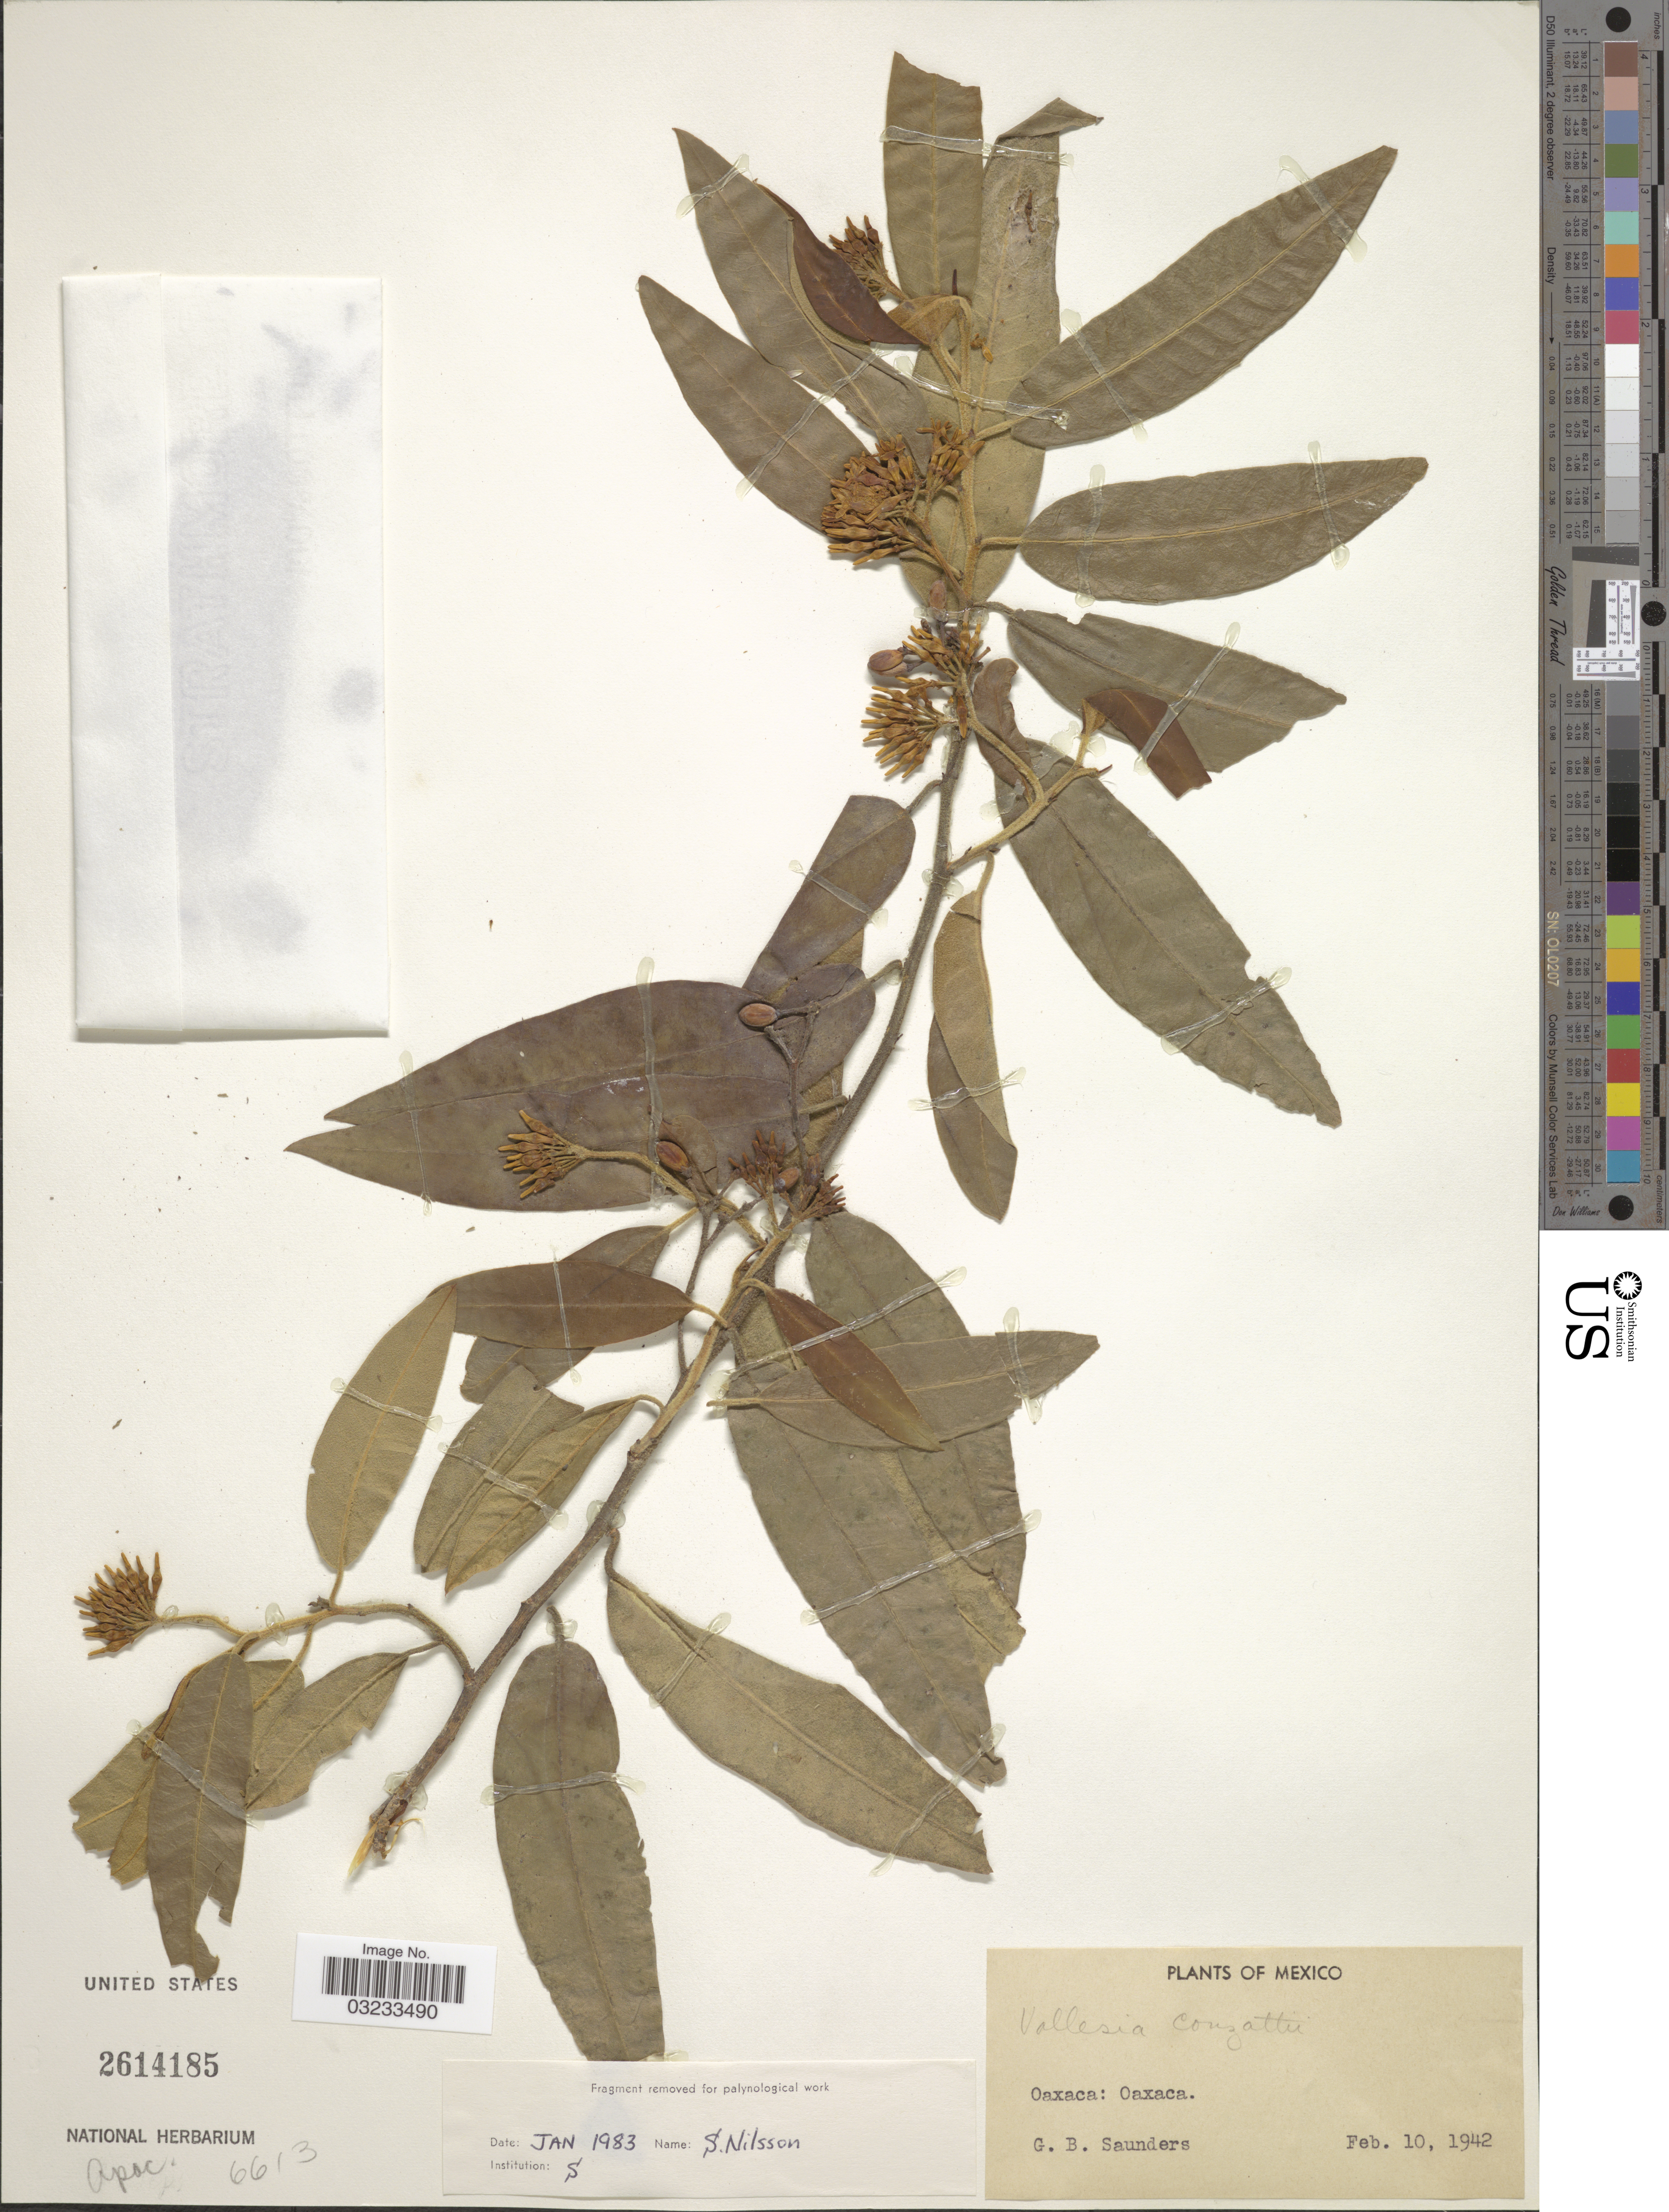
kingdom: Plantae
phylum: Tracheophyta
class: Magnoliopsida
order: Gentianales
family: Apocynaceae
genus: Vallesia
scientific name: Vallesia conzattii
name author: Standl.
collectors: G. B. Saunders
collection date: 1942-02-10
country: Mexico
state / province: Oaxaca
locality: Oaxaca: Oaxaca.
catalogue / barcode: US 2614185